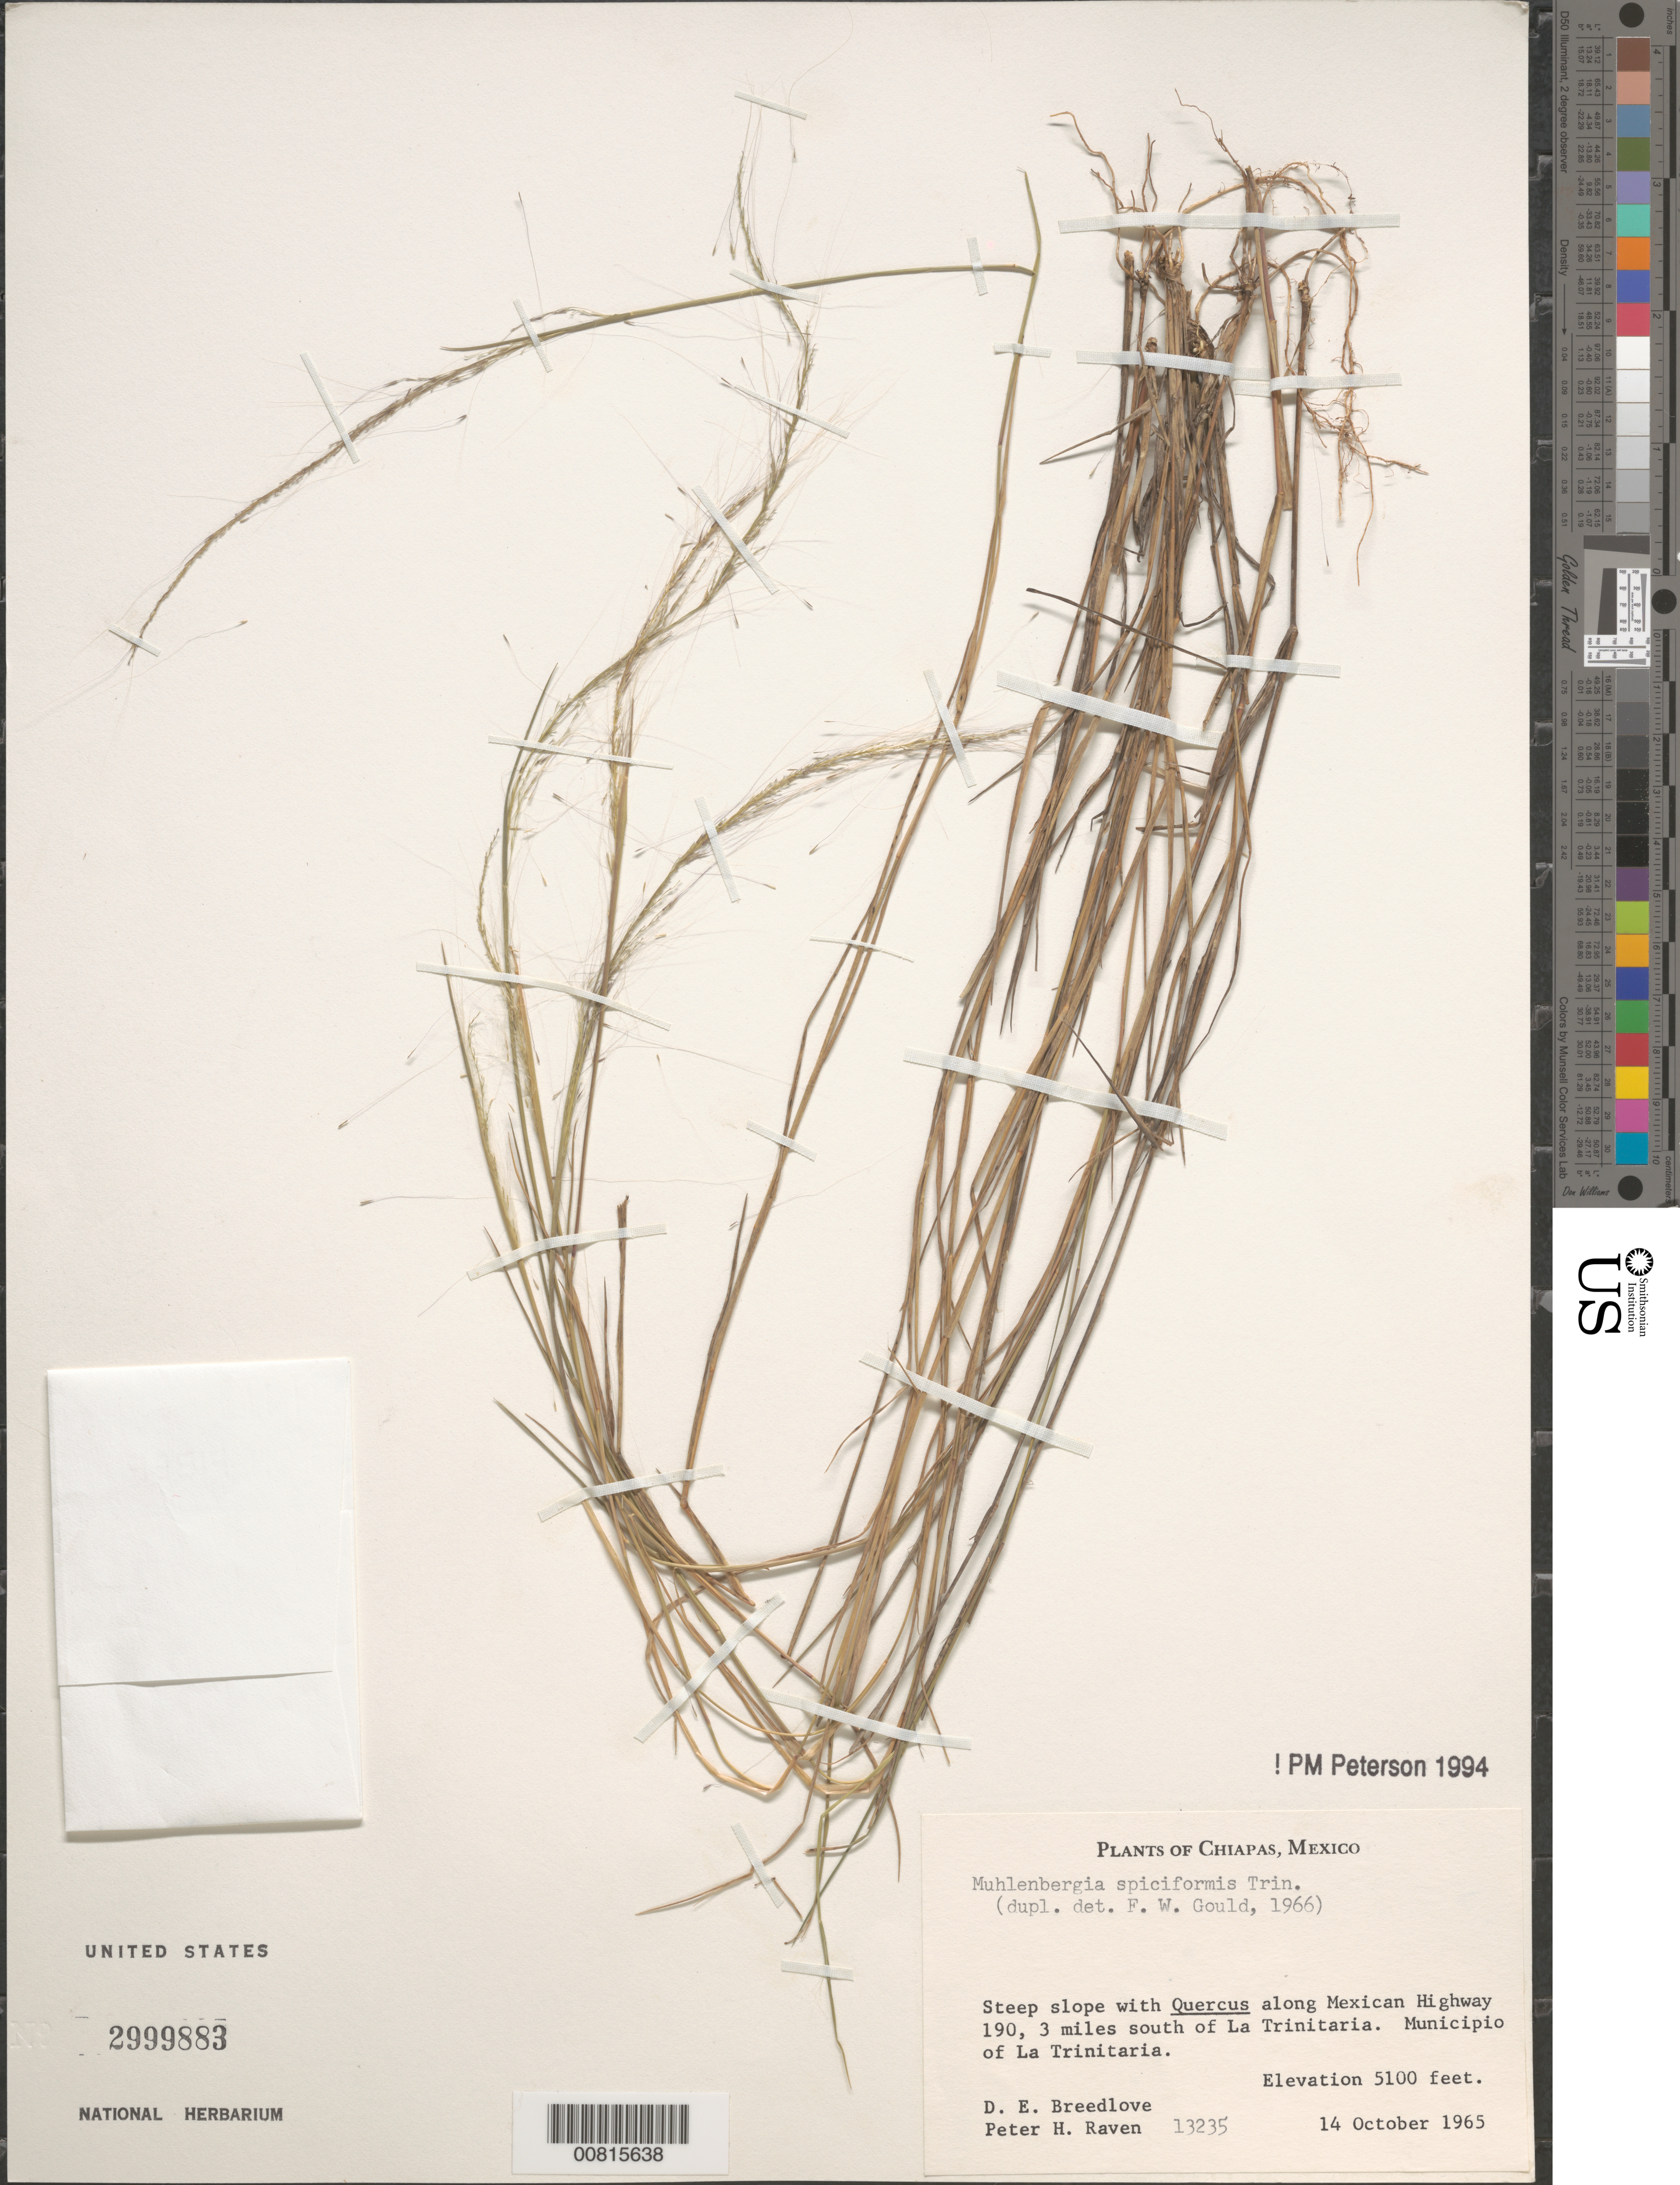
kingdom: Plantae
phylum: Tracheophyta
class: Liliopsida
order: Poales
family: Poaceae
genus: Muhlenbergia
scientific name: Muhlenbergia spiciformis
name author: Trin.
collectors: D. E. Breedlove & P. Raven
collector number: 13235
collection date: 1965-10-14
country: Mexico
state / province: Chiapas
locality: Steep slope with Quercus along Mexican Highway 190, 3 miles south of La Trinitaria. Municipio of La Trinitaria.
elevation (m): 1554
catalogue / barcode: US 2999883